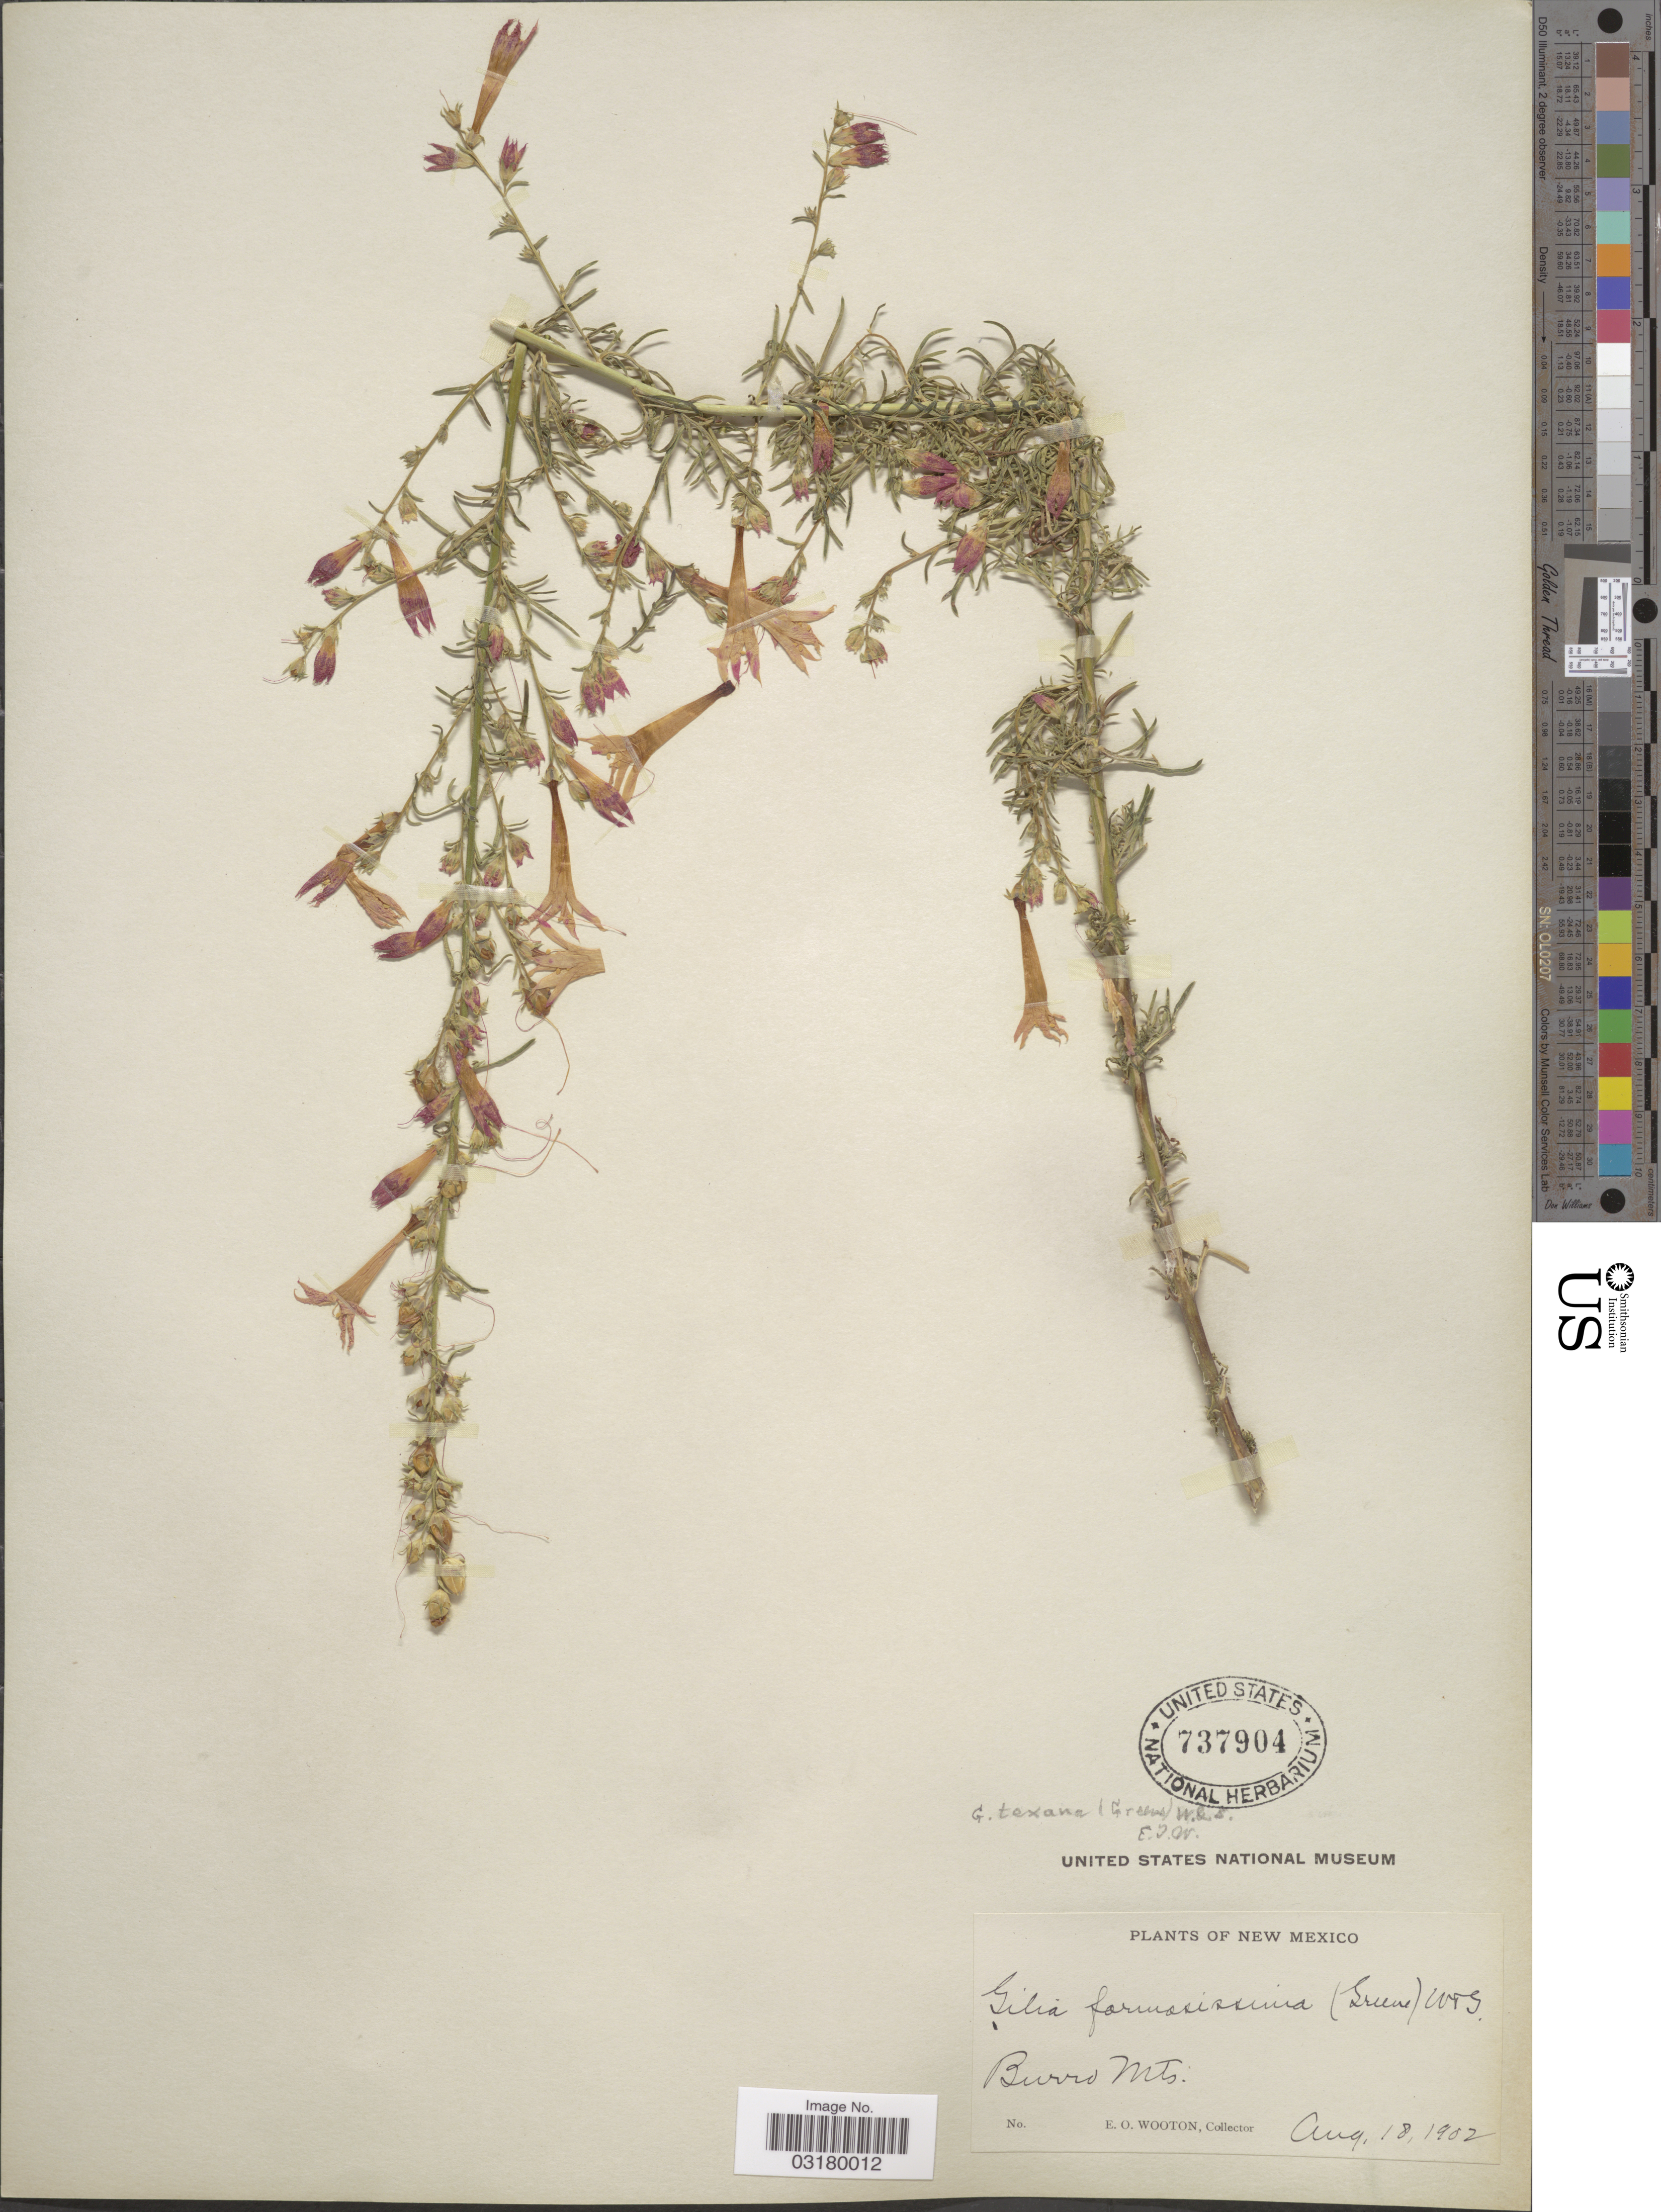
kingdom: Plantae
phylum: Tracheophyta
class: Magnoliopsida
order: Ericales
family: Polemoniaceae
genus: Ipomopsis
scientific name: Ipomopsis aggregata subsp. formosissima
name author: (Greene) Wherry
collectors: E. O. Wooton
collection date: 1902-08-18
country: United States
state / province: New Mexico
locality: Burro Mts.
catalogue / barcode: US 737904